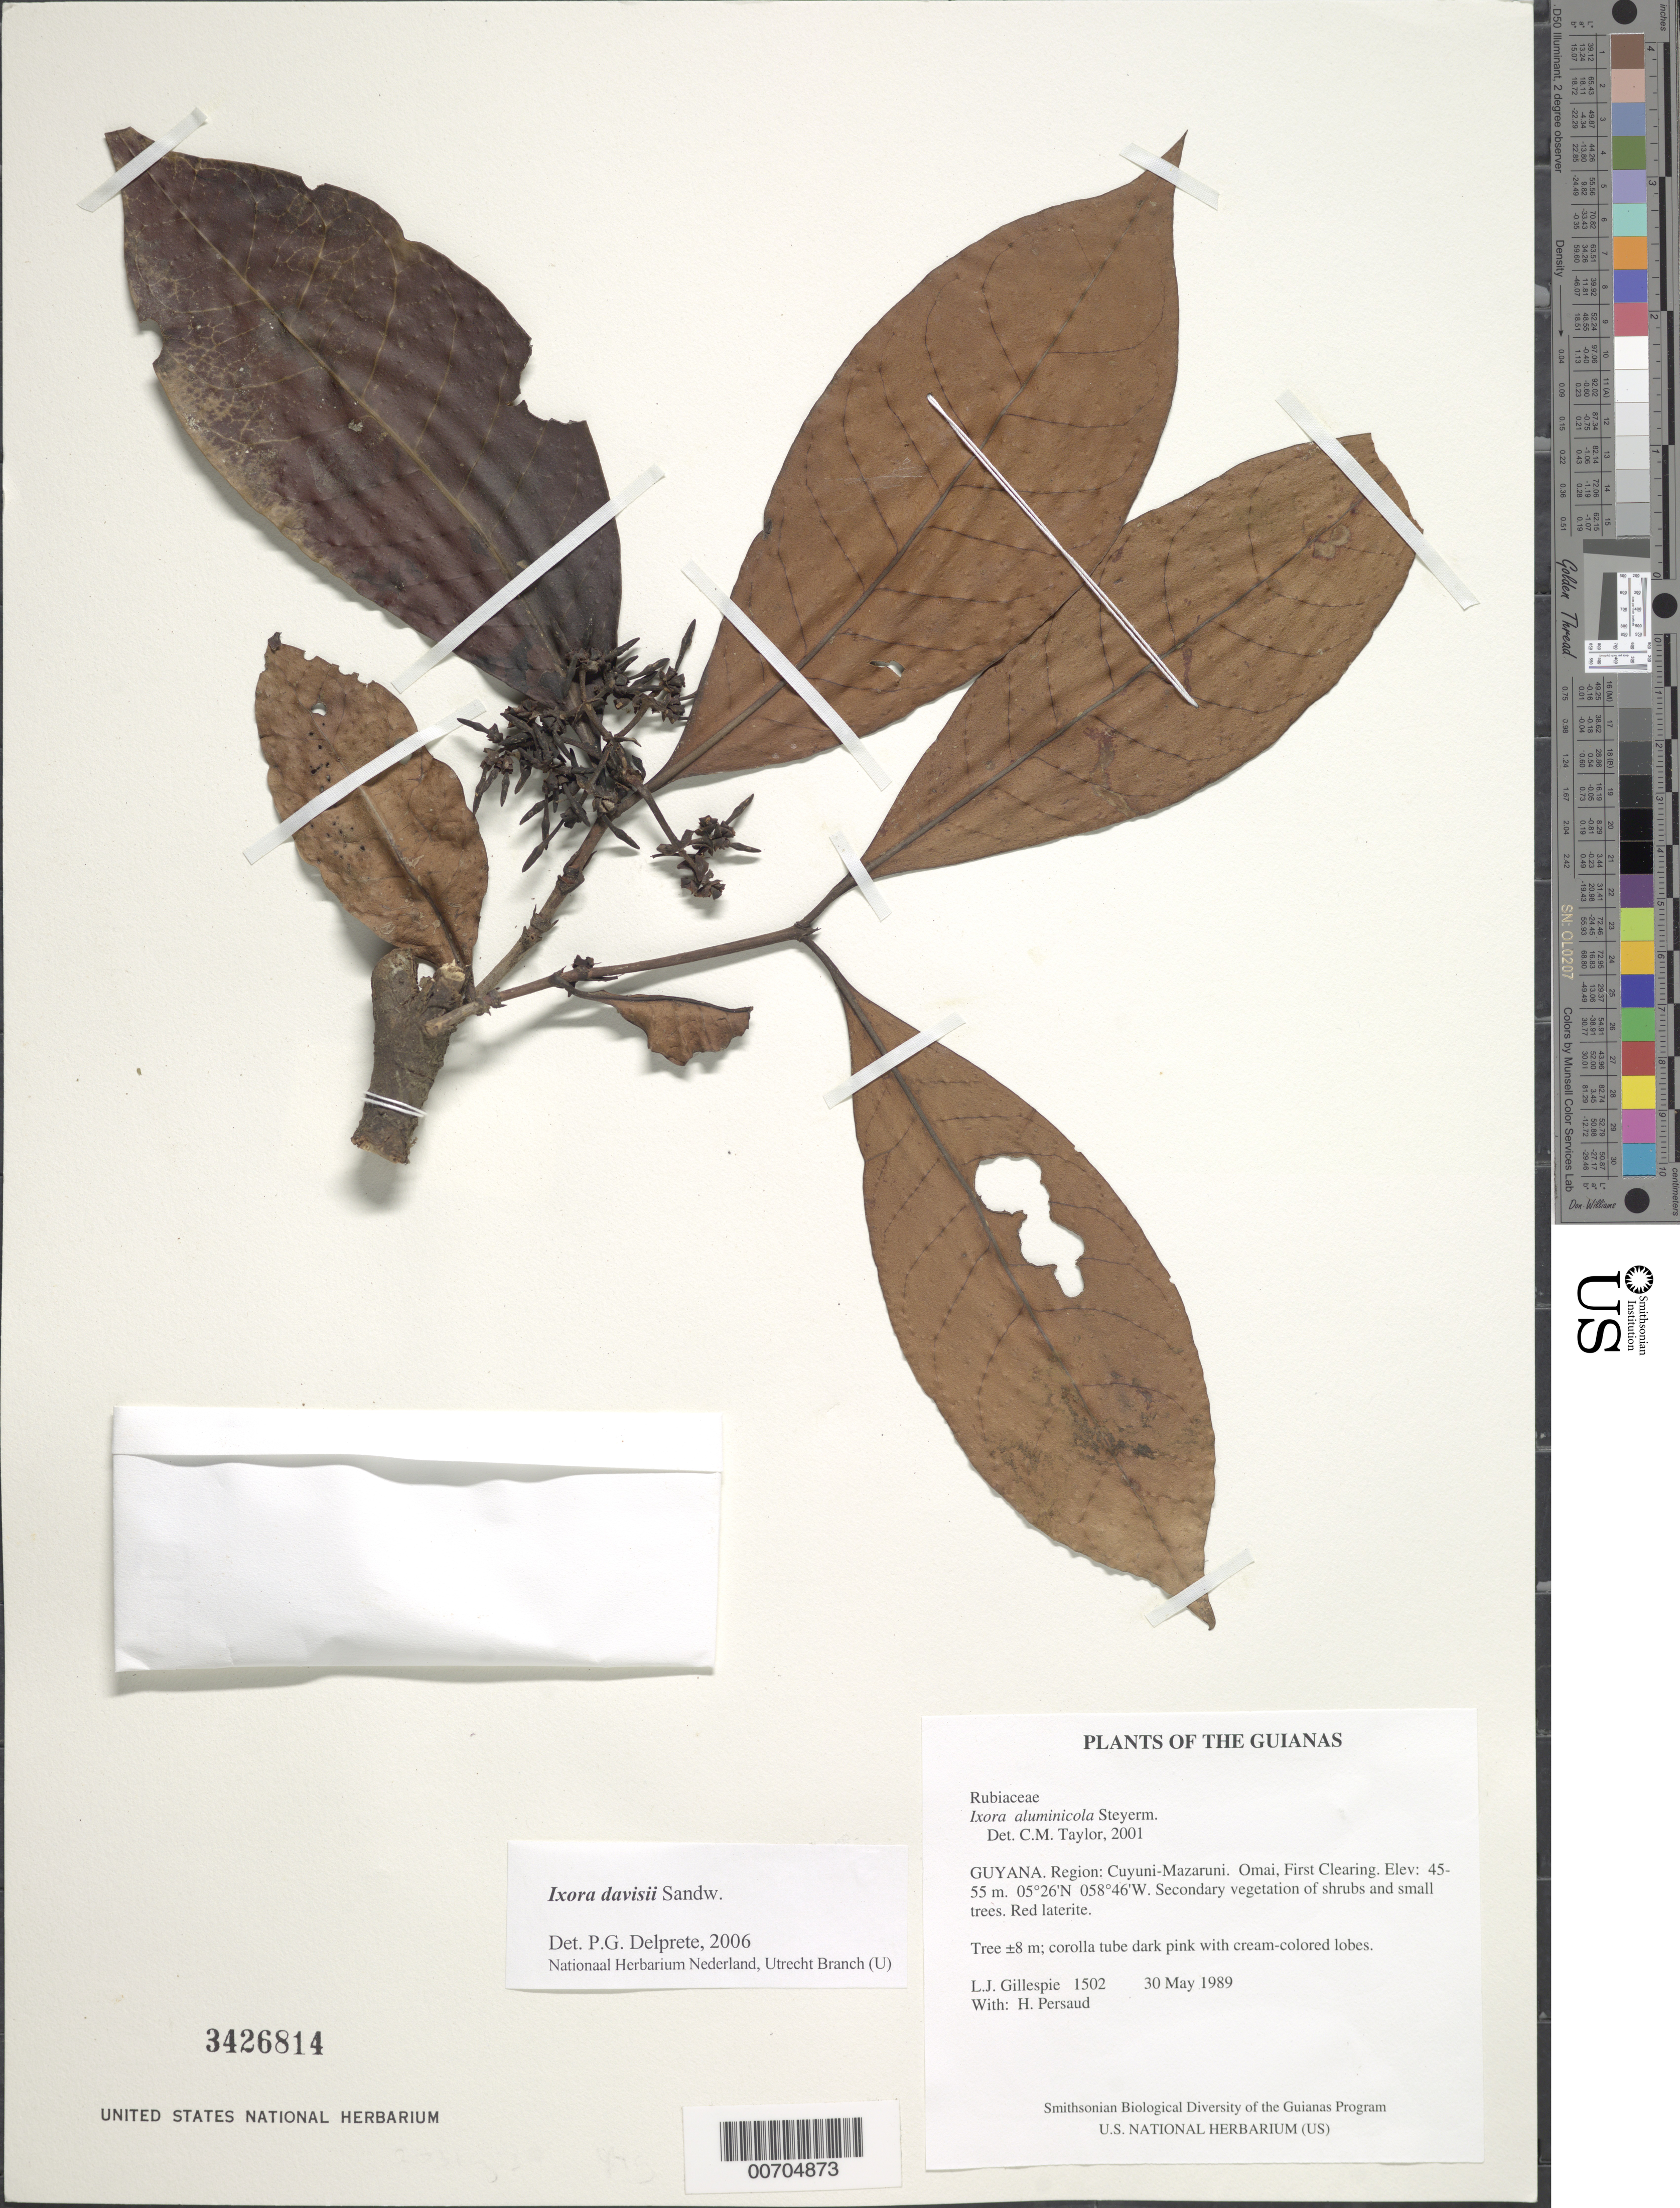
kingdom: Plantae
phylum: Tracheophyta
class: Magnoliopsida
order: Gentianales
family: Rubiaceae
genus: Ixora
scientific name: Ixora davisii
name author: Sandwith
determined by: Delprete, P. G., Herb. de Guyane Cay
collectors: L. J. Gillespie & H. Persaud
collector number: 1502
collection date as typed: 30 May 1989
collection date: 1989-05-30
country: Guyana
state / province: Cuyuni-Mazaruni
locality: Omai, First Clearing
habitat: Secondary vegetation of shrubs and small trees. Red laterite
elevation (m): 45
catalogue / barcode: US 3426814